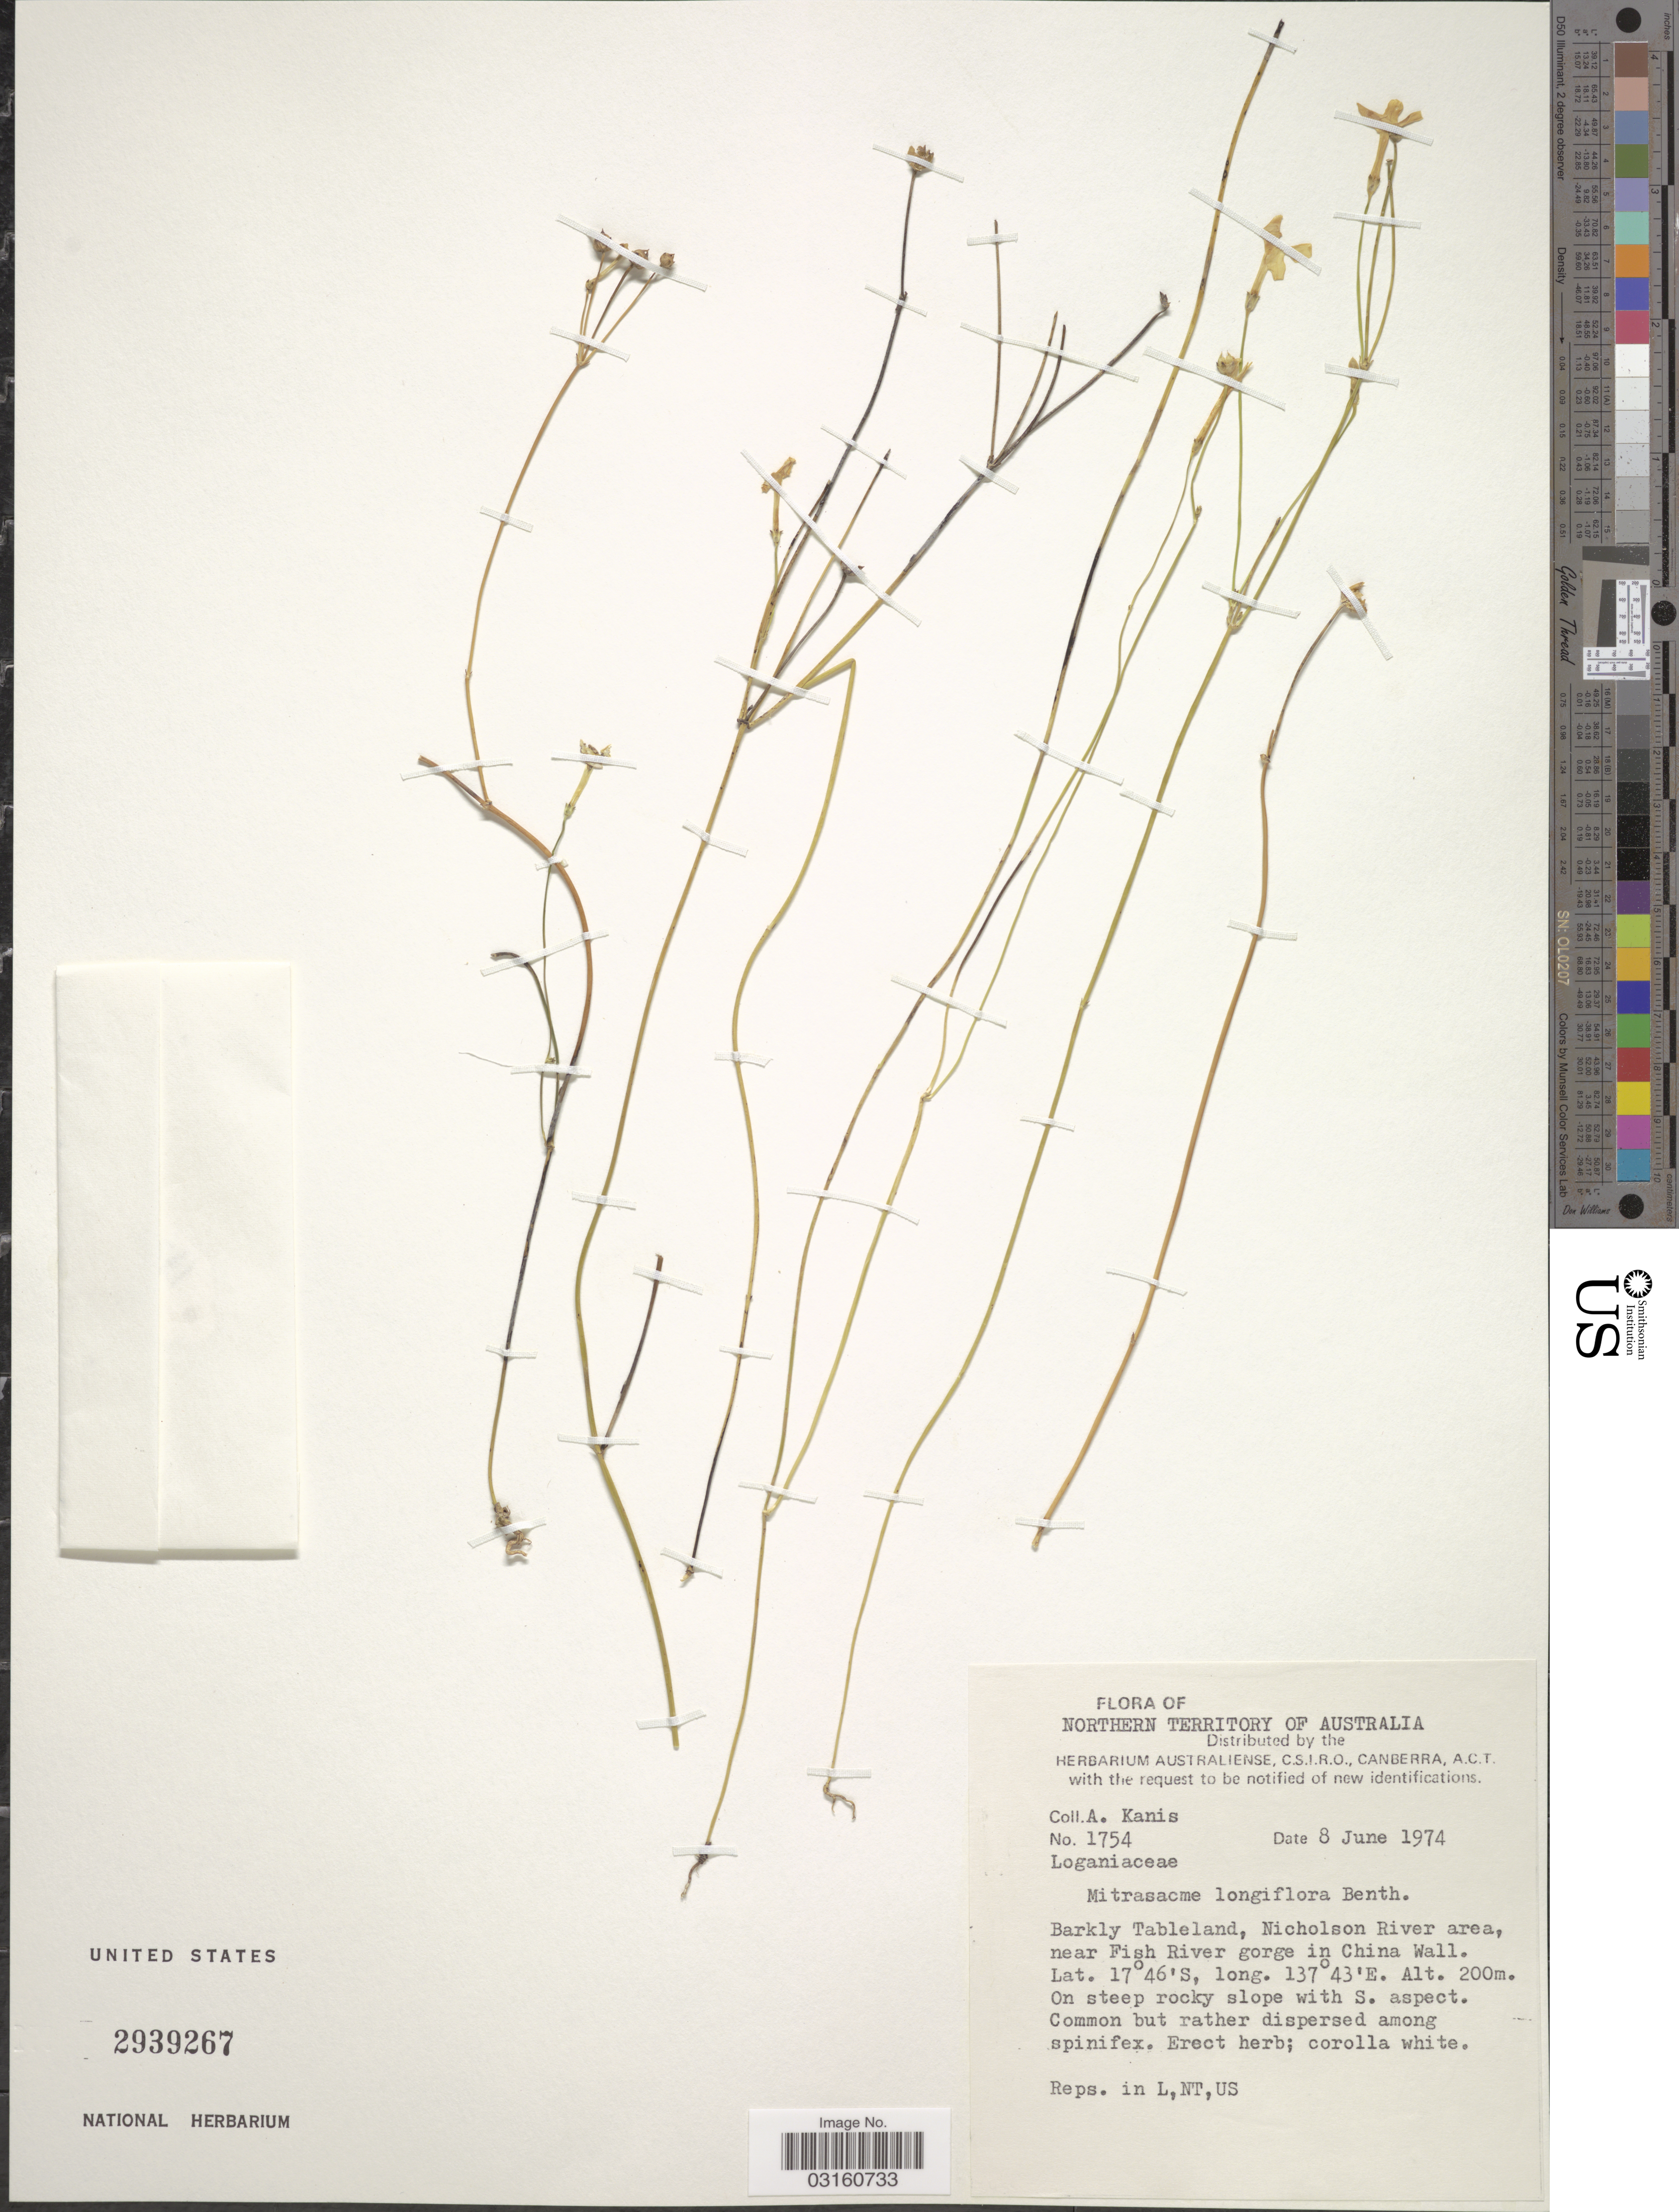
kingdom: Plantae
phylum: Tracheophyta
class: Magnoliopsida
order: Gentianales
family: Loganiaceae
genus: Mitrasacme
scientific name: Mitrasacme longiflora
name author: F. Muell. ex Benth.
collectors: A. Kanis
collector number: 1754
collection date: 1974-06-08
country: Australia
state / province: Northern Territory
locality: Barkly Tableland, Nicholson River area, near Fish River gorge in China Wall.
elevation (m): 200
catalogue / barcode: US 2939267